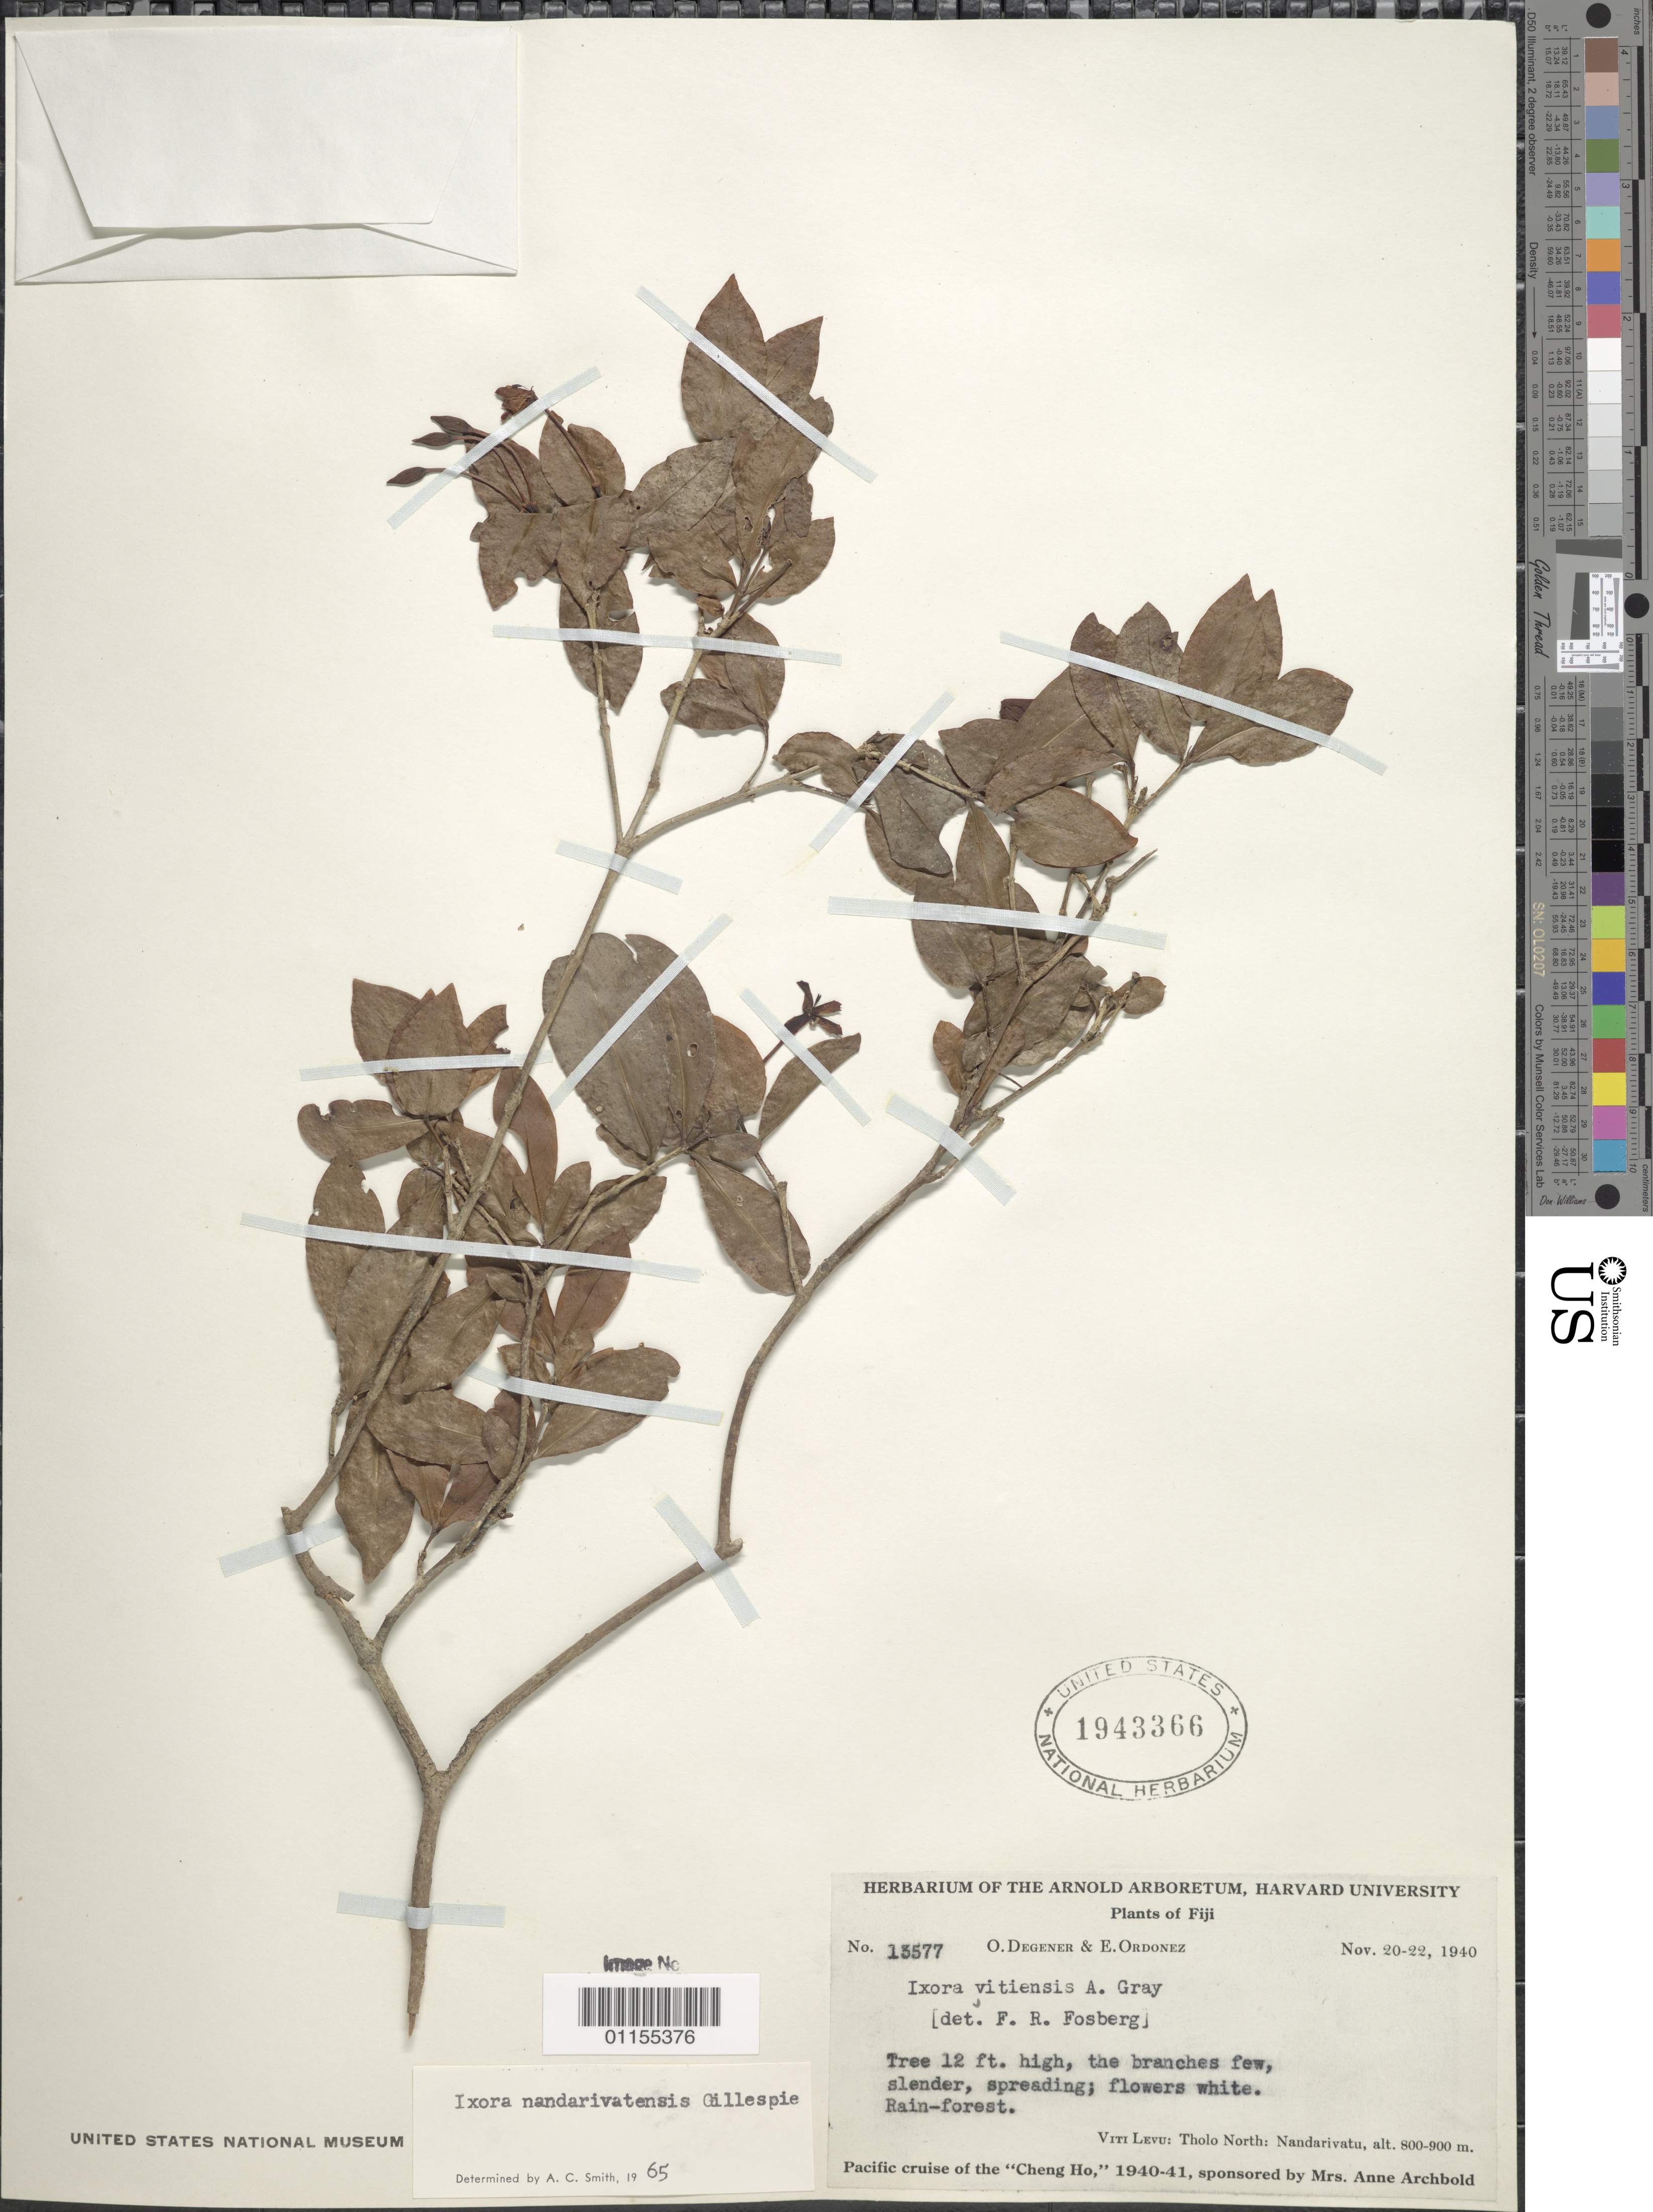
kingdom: Plantae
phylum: Tracheophyta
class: Magnoliopsida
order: Gentianales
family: Rubiaceae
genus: Ixora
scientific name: Ixora nandarivatensis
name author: Gillespie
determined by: Smith, A. C.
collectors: O. Degener & E. Ordonez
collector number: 13577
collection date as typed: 20 Nov 1940 to 22 Nov 1940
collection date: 1940-11-20/1940-11-22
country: Fiji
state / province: Western Division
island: Viti Levu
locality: Tholo north, nandarivatu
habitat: Rain-forest.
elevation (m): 800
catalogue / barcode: US 1943366